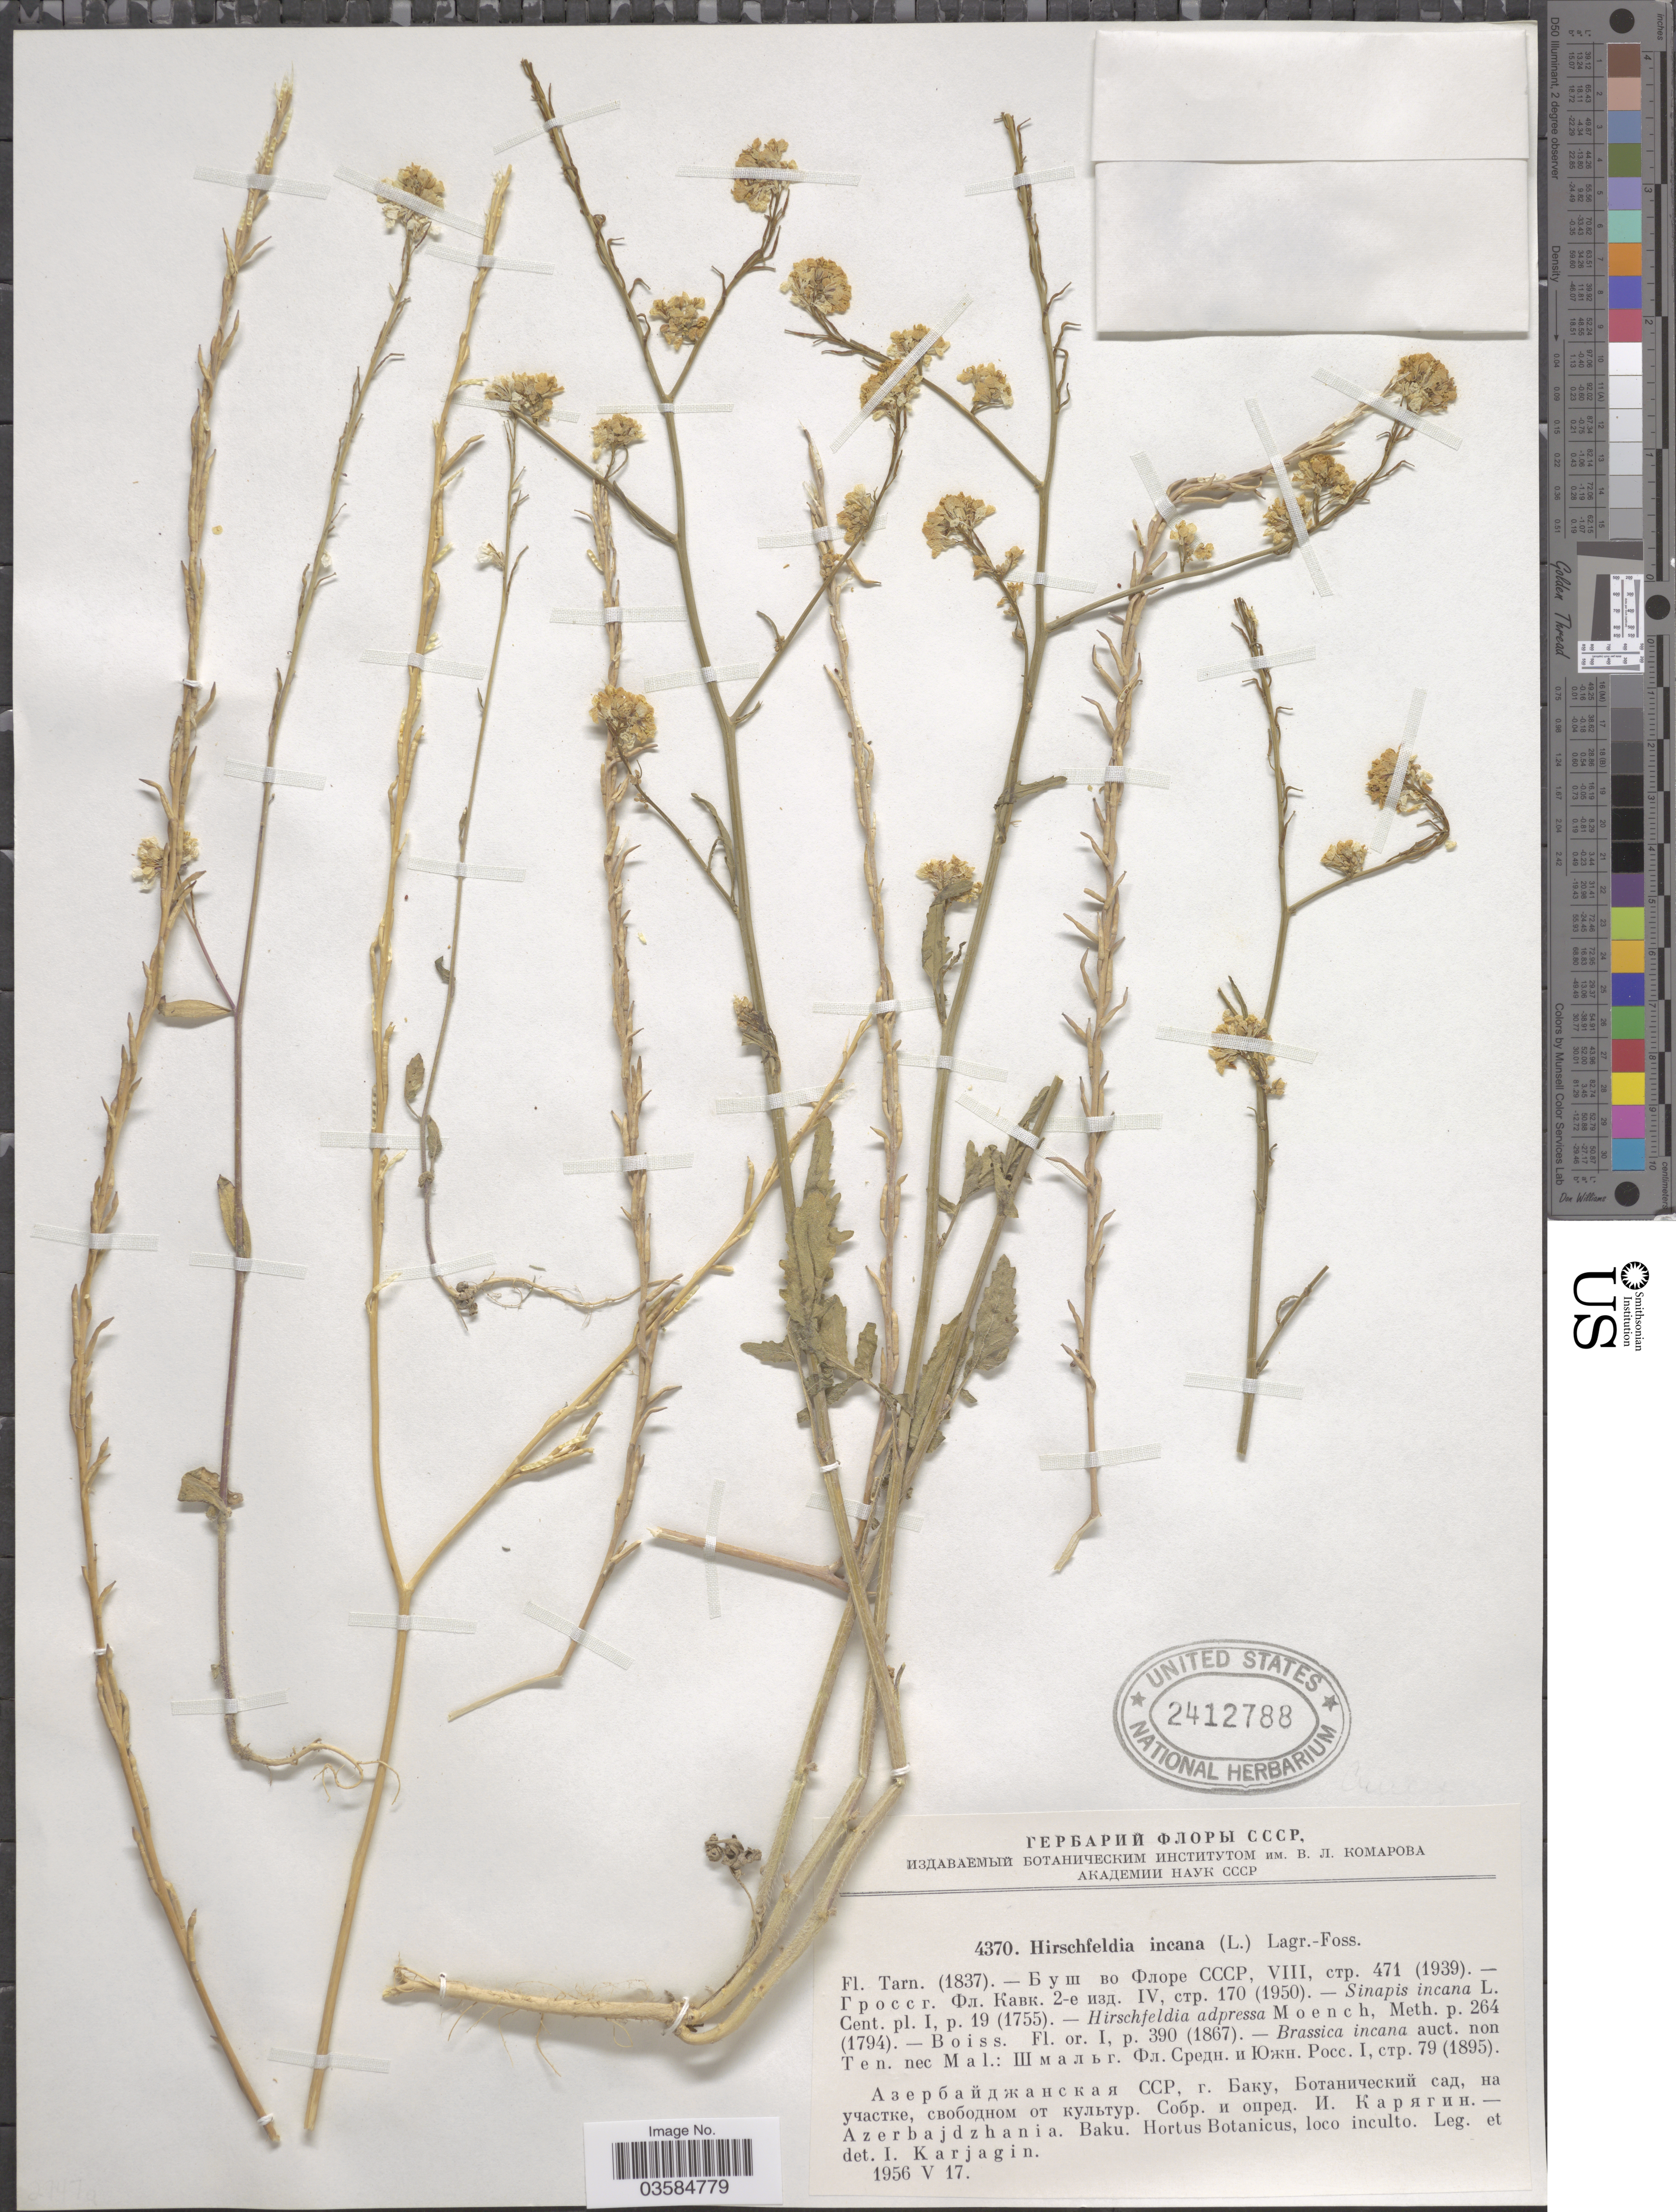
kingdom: Plantae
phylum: Tracheophyta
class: Magnoliopsida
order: Brassicales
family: Brassicaceae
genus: Hirschfeldia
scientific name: Hirschfeldia incana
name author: (L.) Lagr.-Foss.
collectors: I. Karjagin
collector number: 4370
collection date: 1956-05-17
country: Azerbaijan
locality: Azerbajdzhania. Baku. Hortus Botanicus, loco inculto.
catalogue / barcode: US 2412788